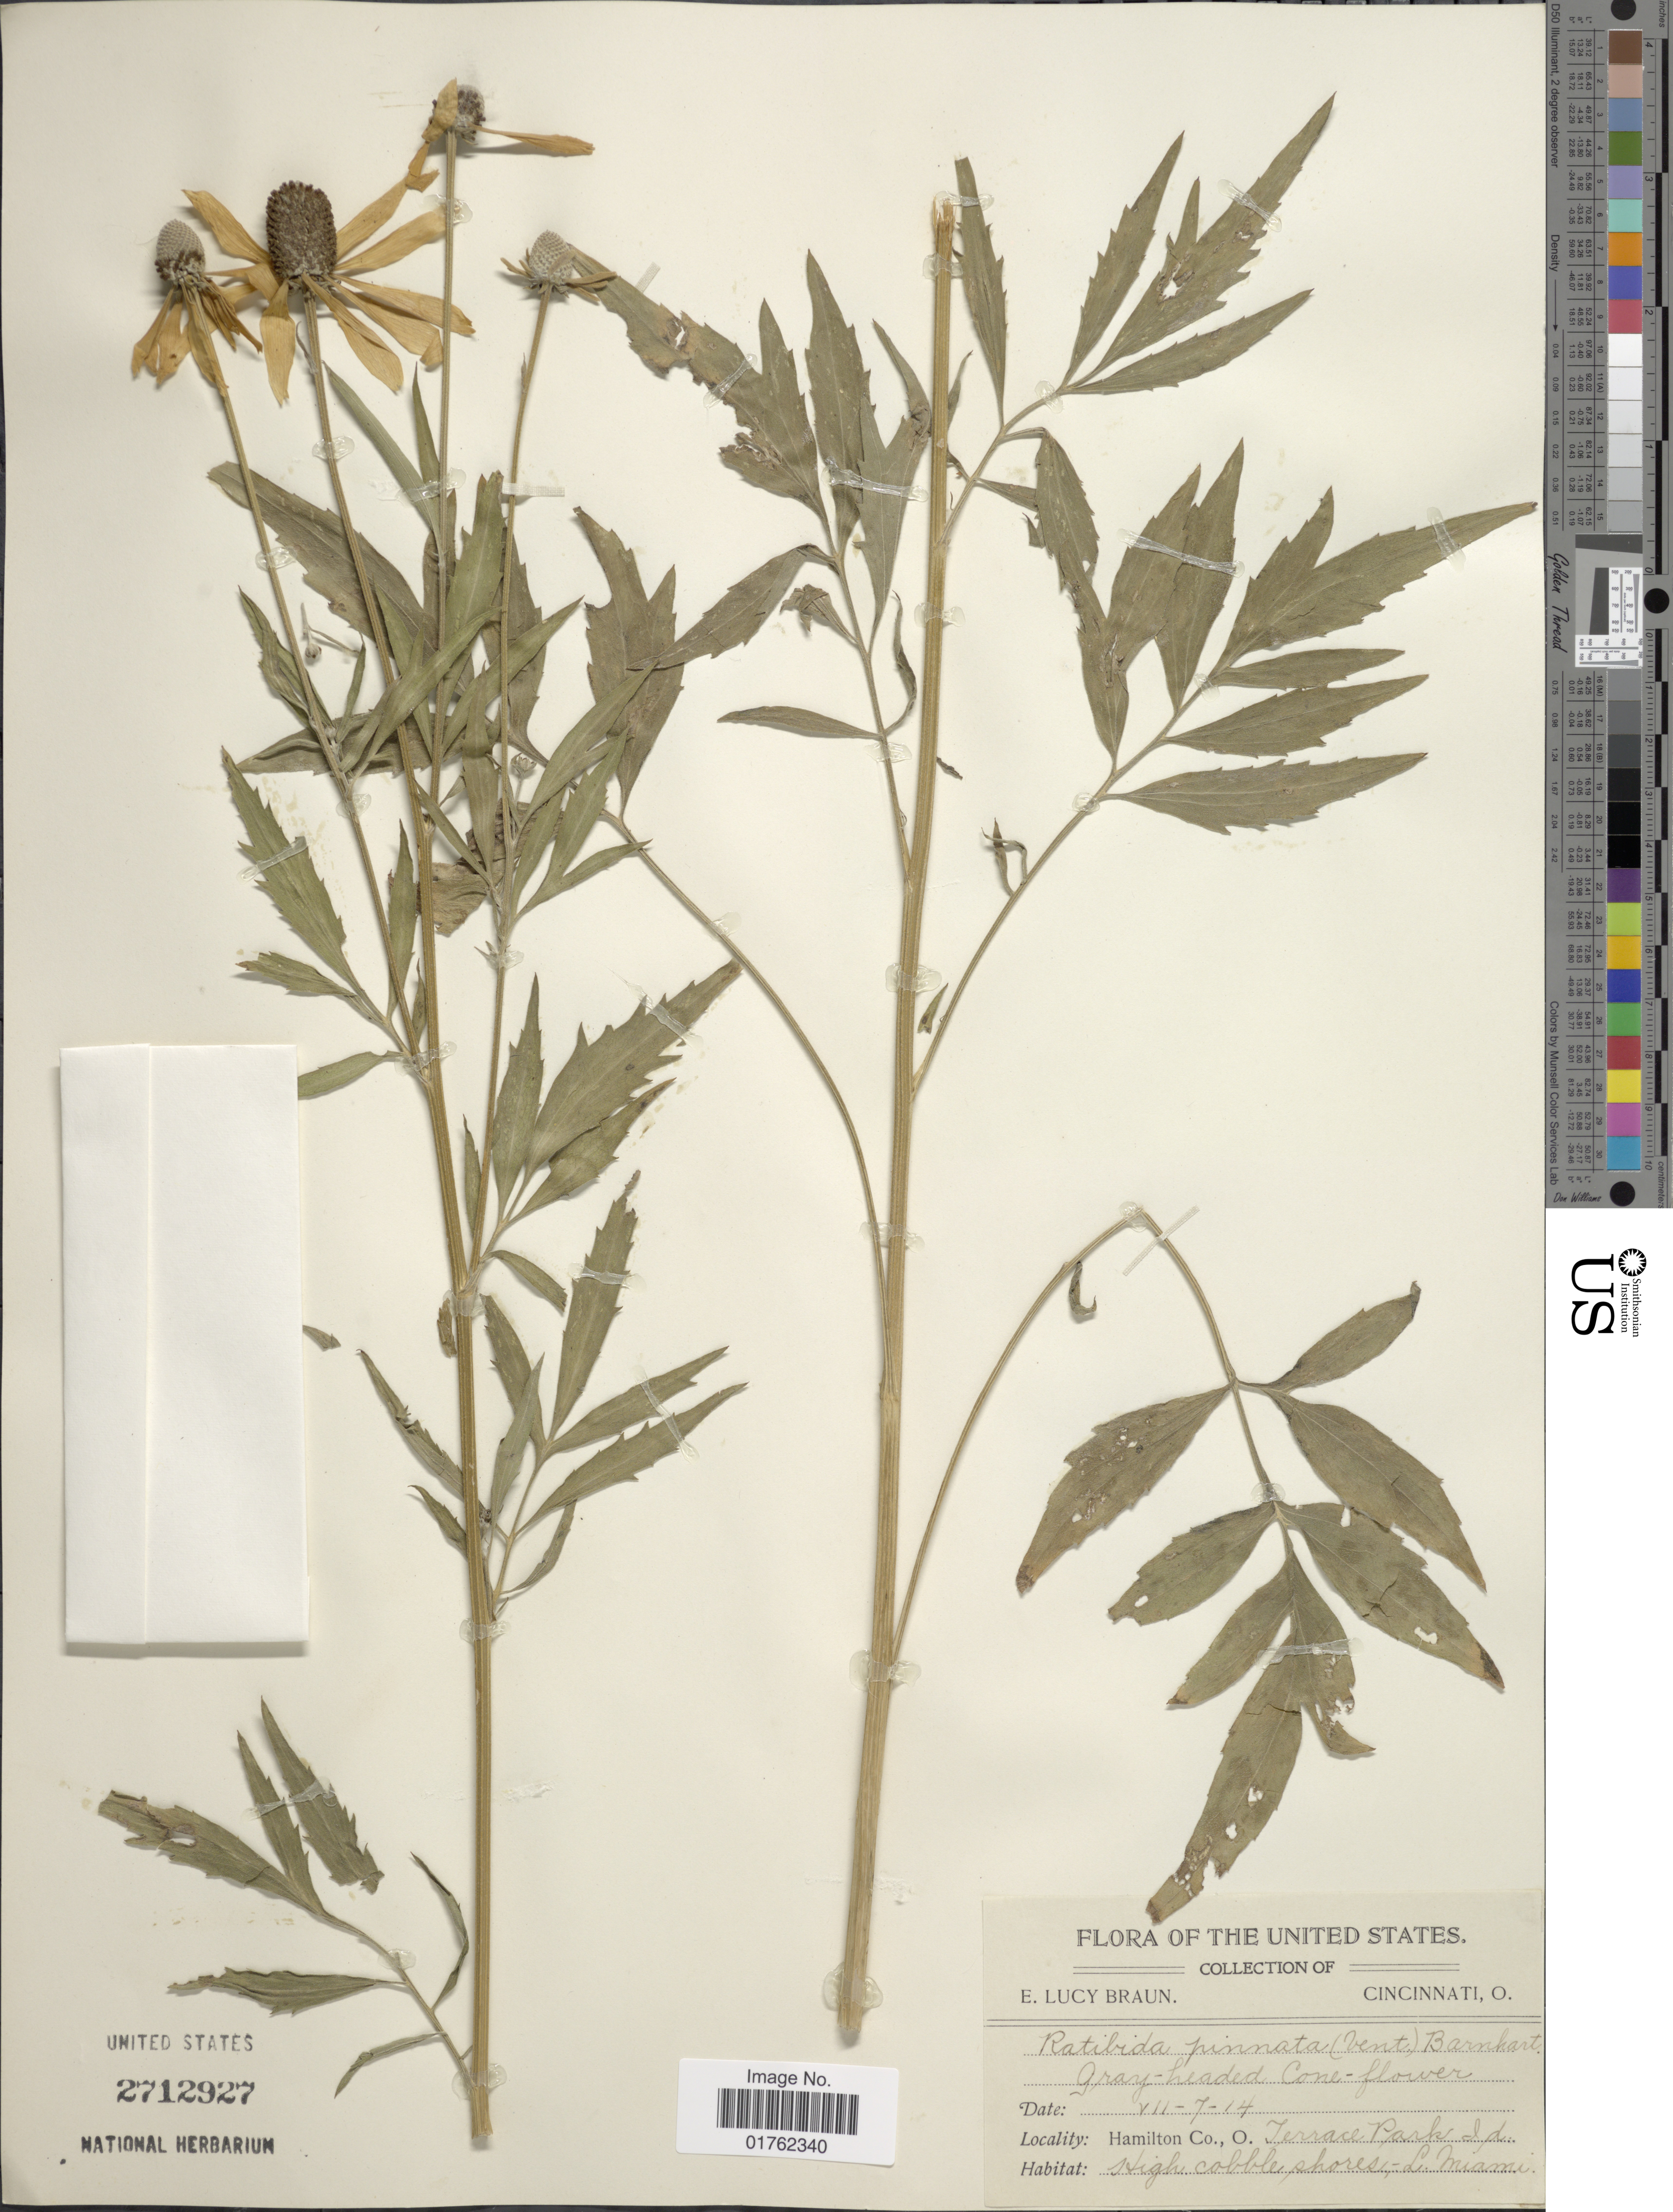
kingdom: Plantae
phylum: Tracheophyta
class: Magnoliopsida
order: Asterales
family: Asteraceae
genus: Ratibida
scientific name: Ratibida pinnata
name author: (Vent.) Barnhart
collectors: E. L. Braun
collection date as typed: Transcribed d/m/y: 7/7/14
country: United States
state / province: Ohio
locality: Hamilton Co., O., Terrace Park, I.D.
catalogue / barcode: US 2712927